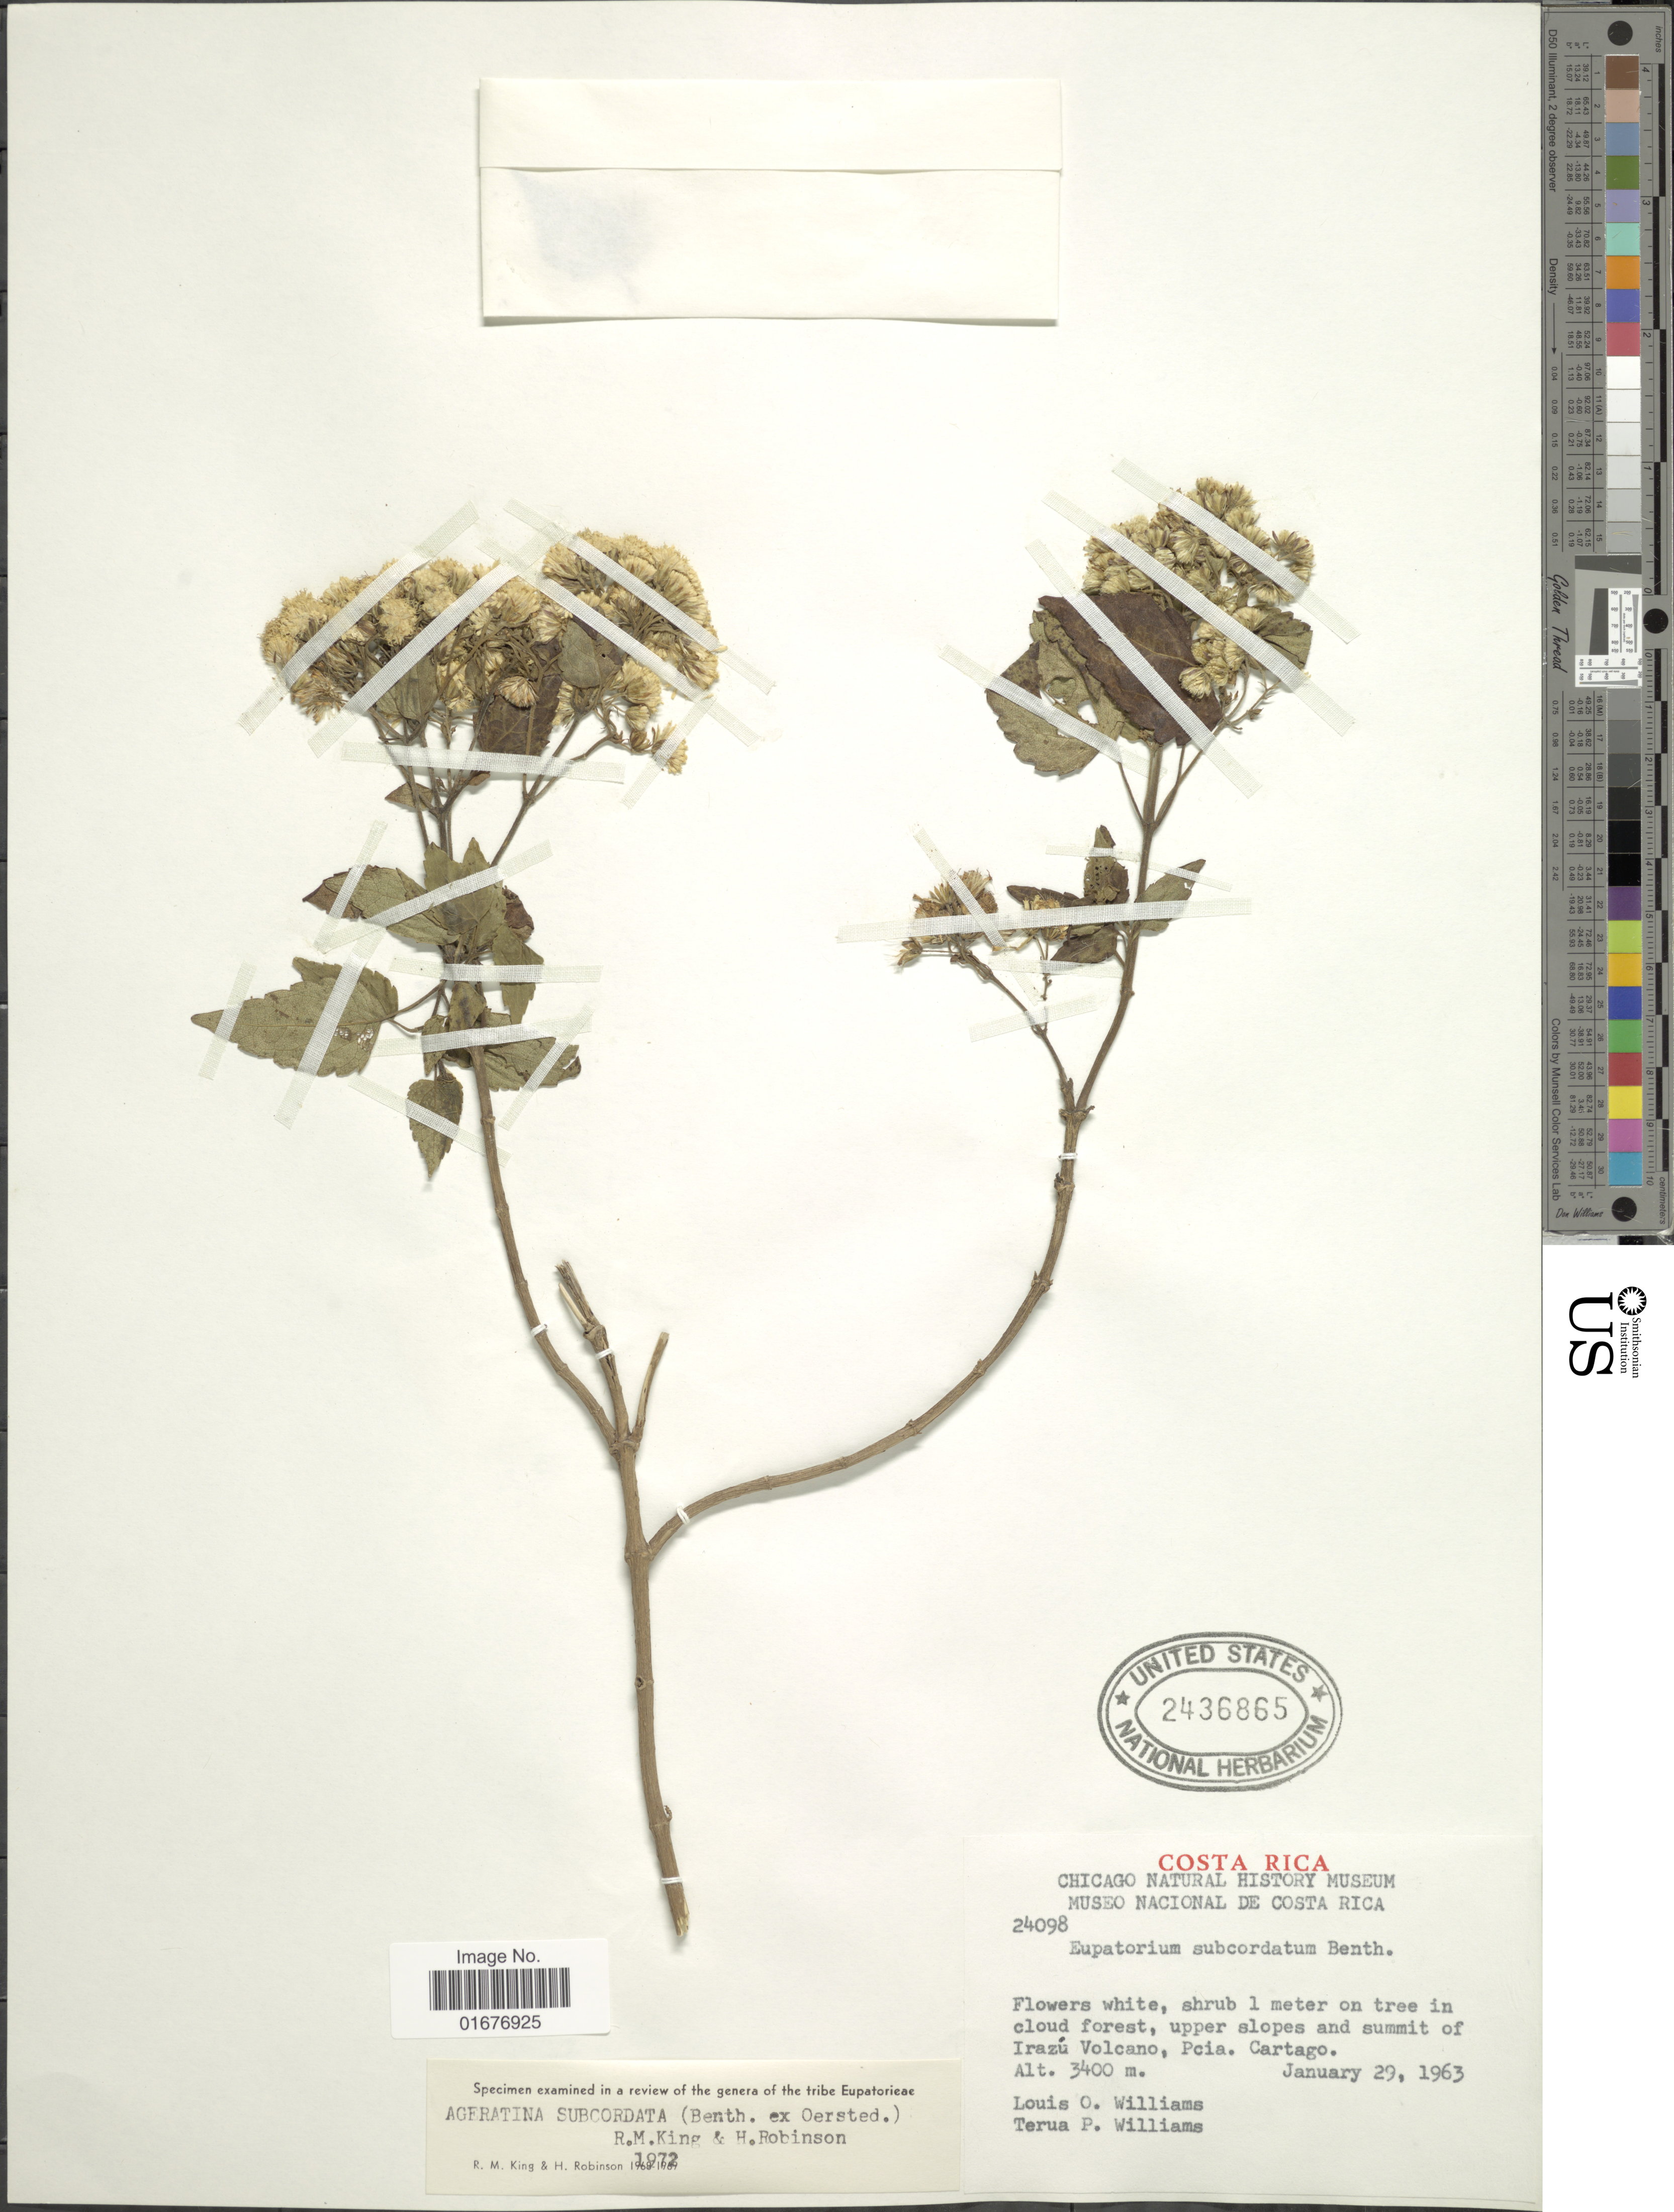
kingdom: Plantae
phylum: Tracheophyta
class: Magnoliopsida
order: Asterales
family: Asteraceae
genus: Ageratina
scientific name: Ageratina subcordata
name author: (Benth. ex Oerst.) R.M. King & H. Rob.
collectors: L. O. Williams & T. P. Williams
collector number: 24098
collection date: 1963-01-29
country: Costa Rica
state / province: Cartago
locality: Upper slopes and summit of Irazu Volcano, Pcia. Cartago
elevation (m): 3400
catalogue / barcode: US 2436865